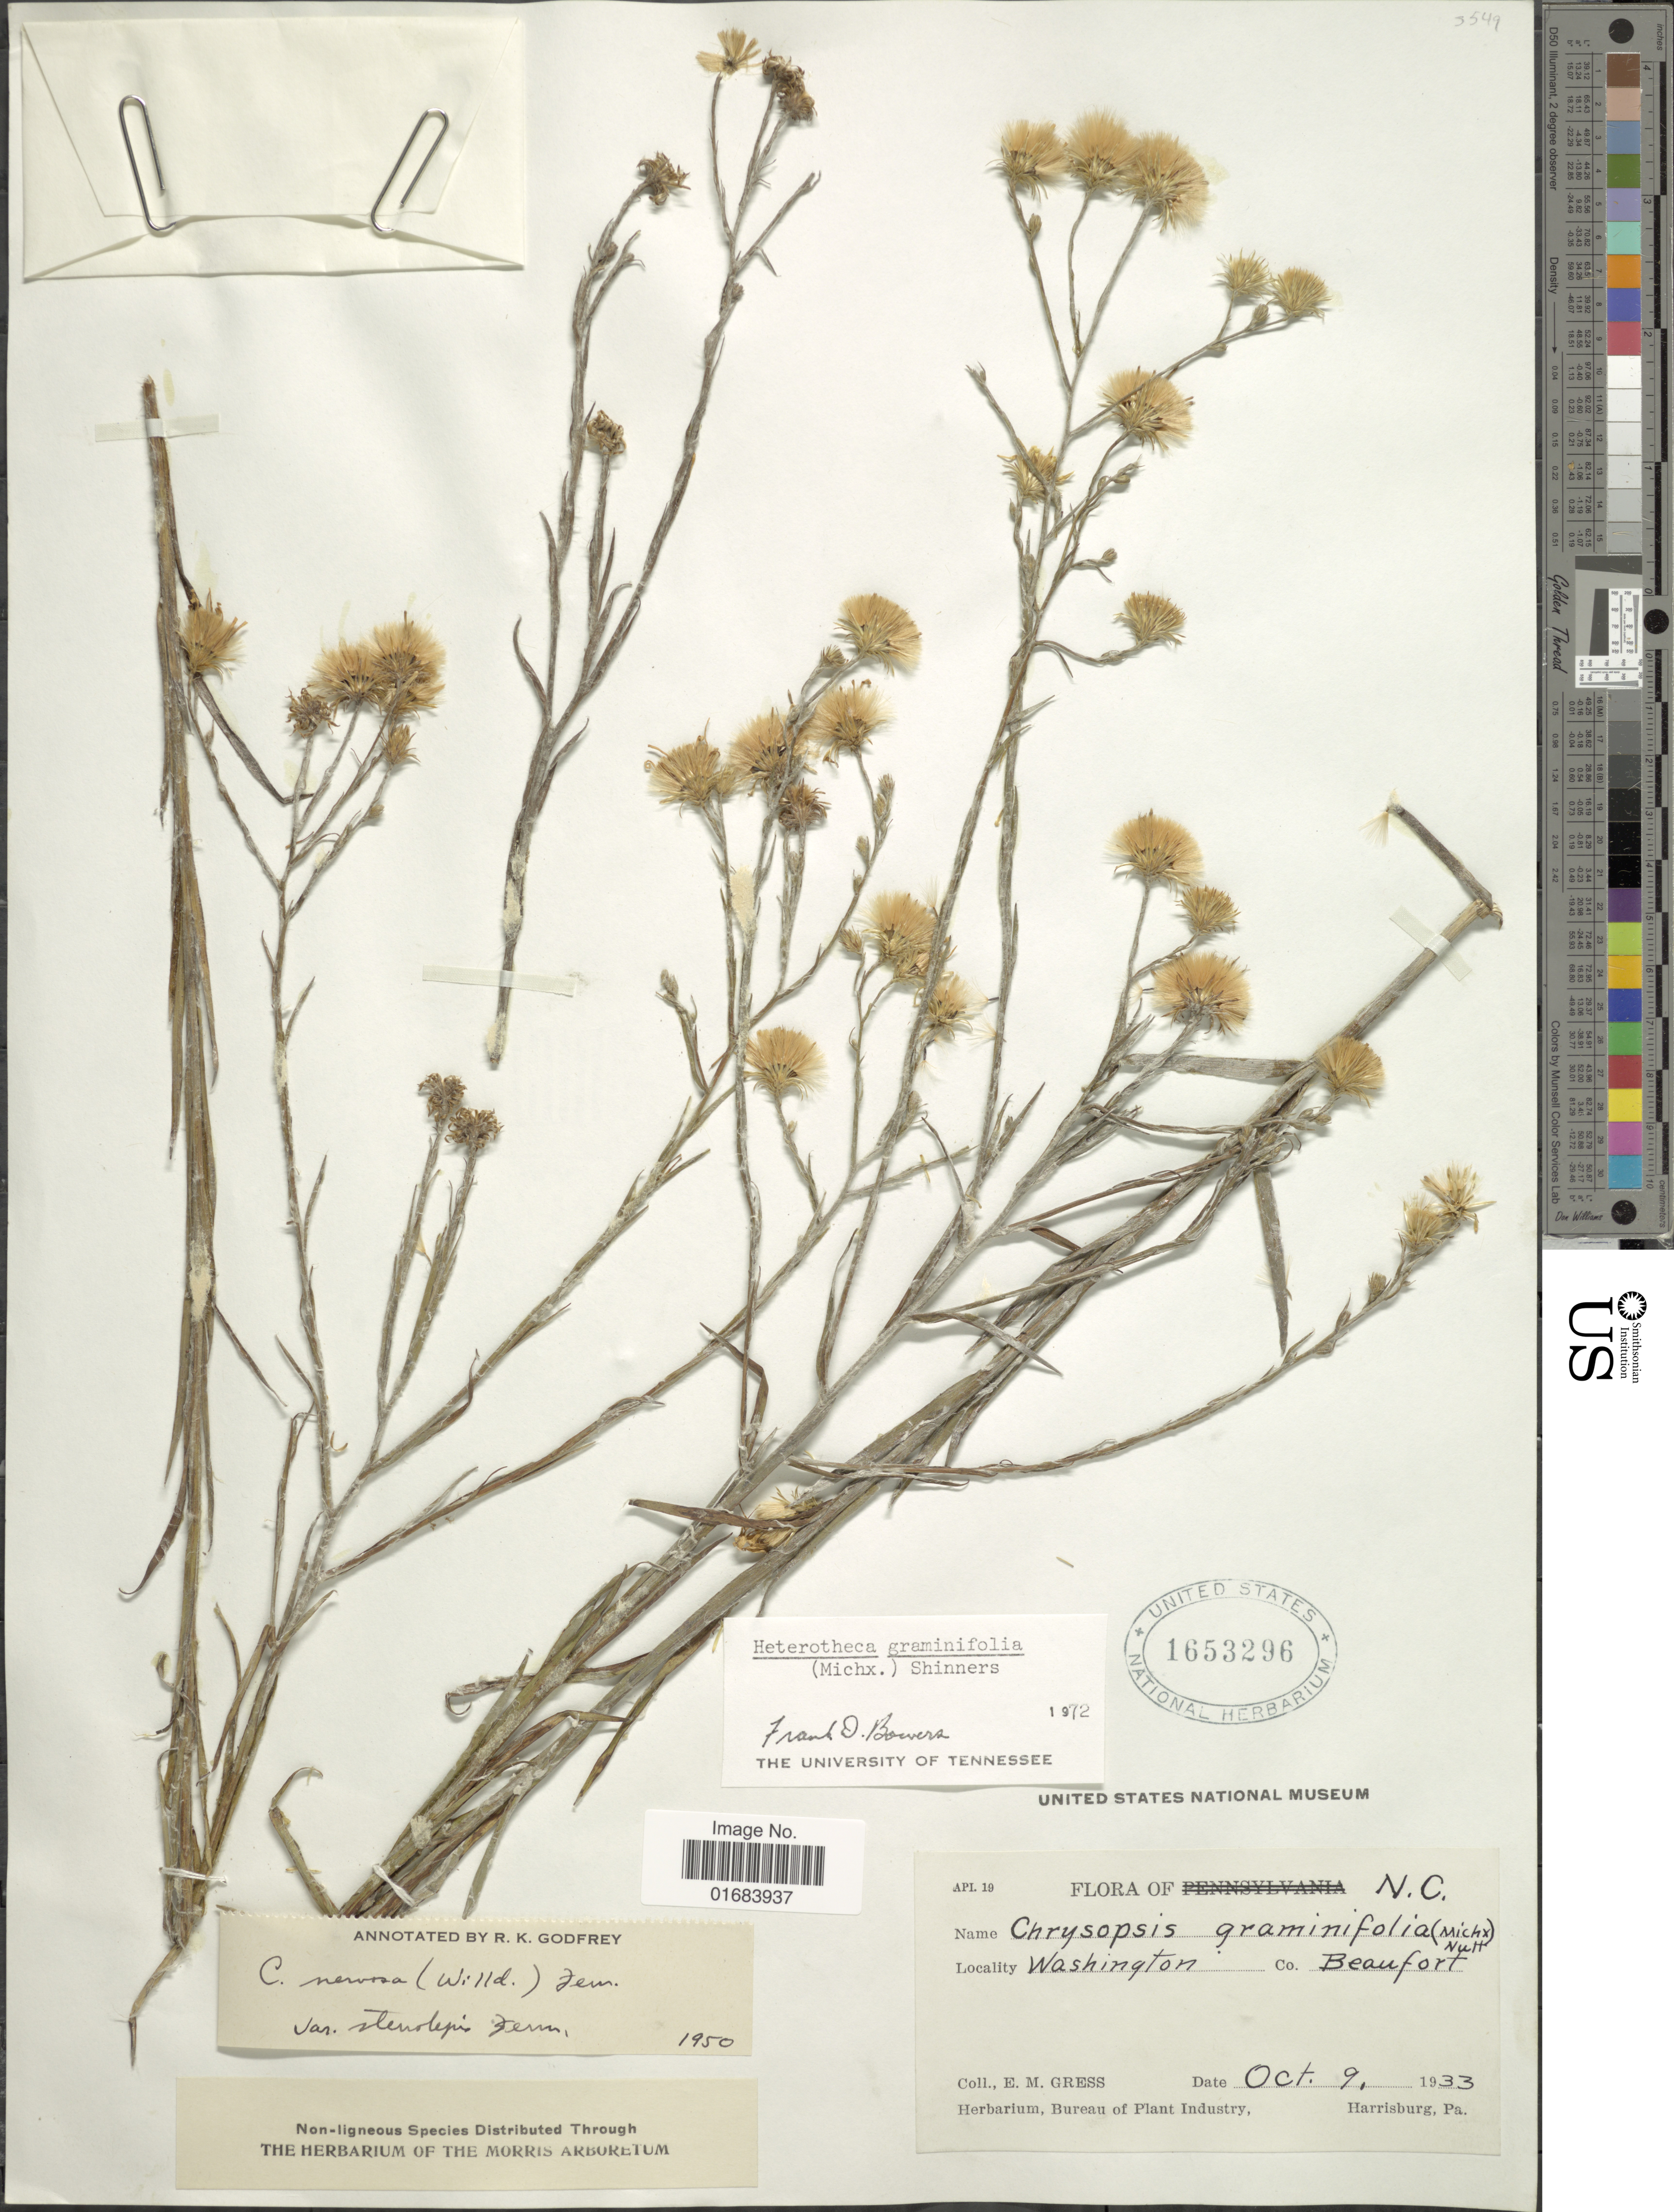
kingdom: Plantae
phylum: Tracheophyta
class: Magnoliopsida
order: Asterales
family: Asteraceae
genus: Pityopsis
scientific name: Pityopsis graminifolia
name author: (Michx.) Nutt.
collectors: E. Gress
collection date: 1933-10-09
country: United States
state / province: North Carolina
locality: Washington, Co. Beaufort.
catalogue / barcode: US 1653296